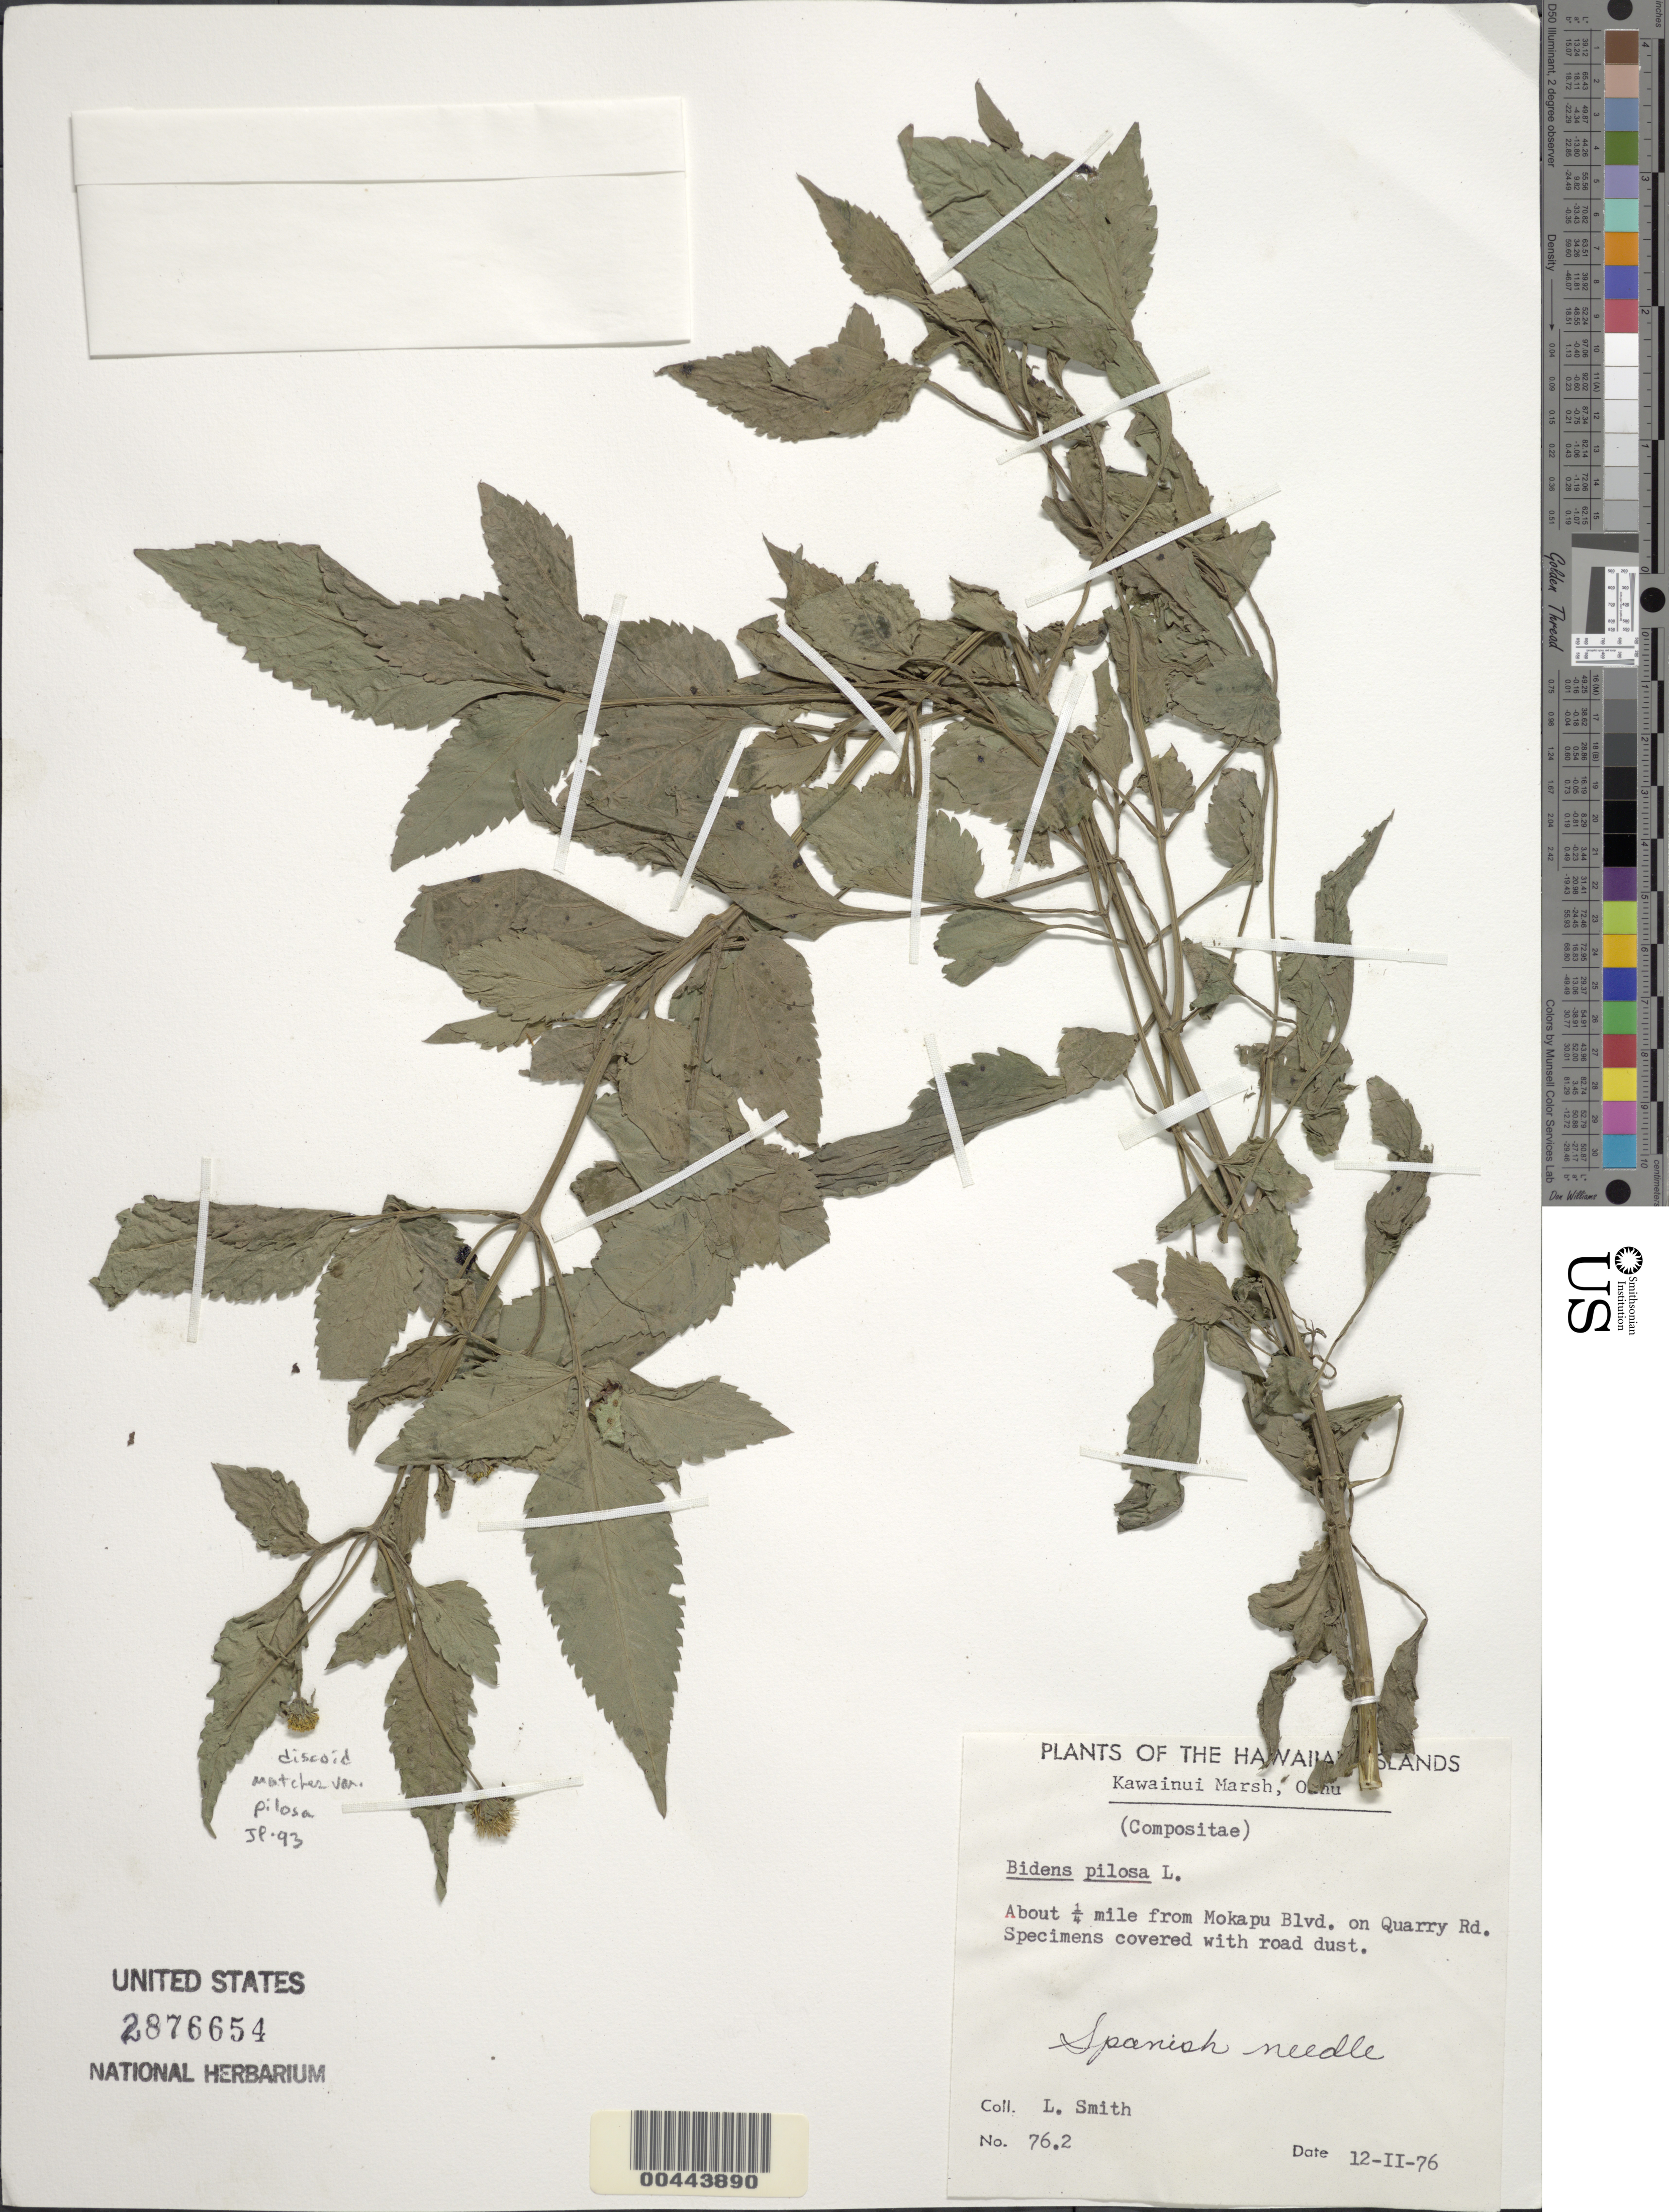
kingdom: Plantae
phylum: Tracheophyta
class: Magnoliopsida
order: Asterales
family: Asteraceae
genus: Bidens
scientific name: Bidens pilosa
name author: L.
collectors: L. Smith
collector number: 76.2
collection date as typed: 12 Feb 1976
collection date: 1976-02-12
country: United States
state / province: Hawaii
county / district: Honolulu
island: Oahu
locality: Kawainui Marsh, about 0.25 mi from Mokapu Boulevard, on Quarry Road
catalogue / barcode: US 2876654